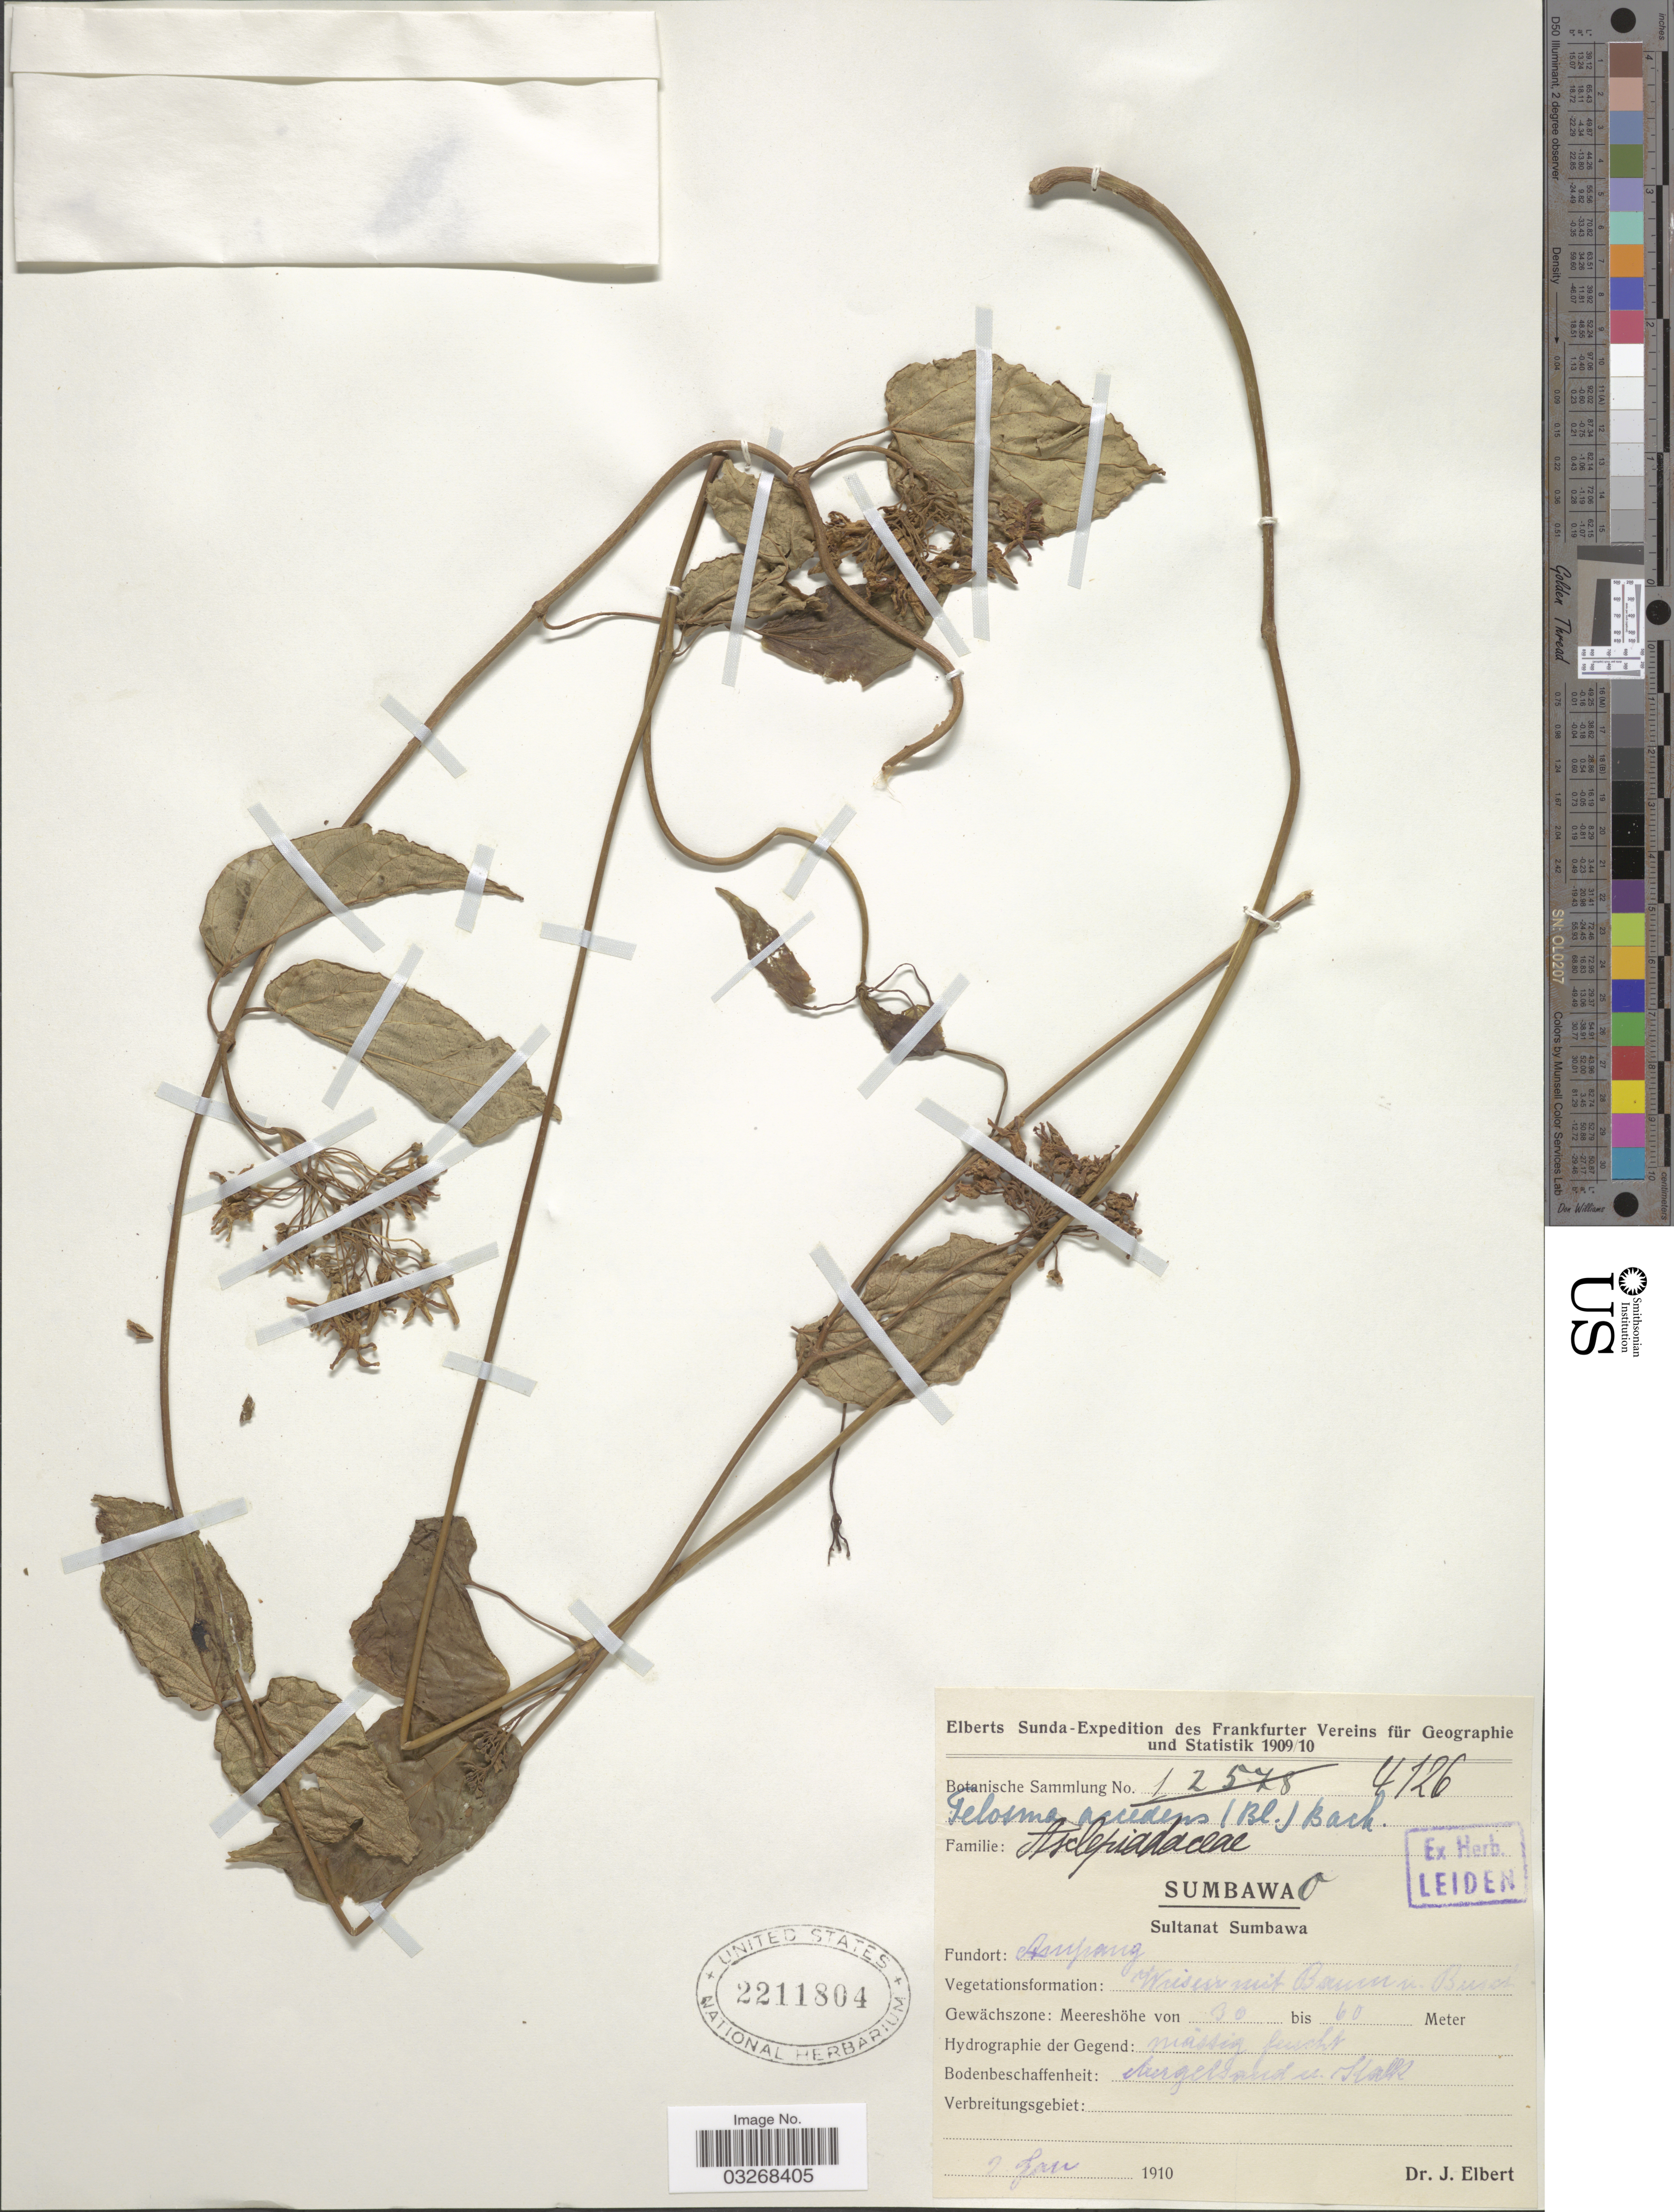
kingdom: Plantae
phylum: Tracheophyta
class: Magnoliopsida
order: Gentianales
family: Apocynaceae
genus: Telosma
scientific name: Telosma accedens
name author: (Blume) Backer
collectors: J. Elbert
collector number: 4126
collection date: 1910-01-07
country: Indonesia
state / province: Nusa Tenggara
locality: Sumbawa o. Sultanat Sumbawa. Ampang.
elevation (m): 30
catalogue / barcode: US 2211804